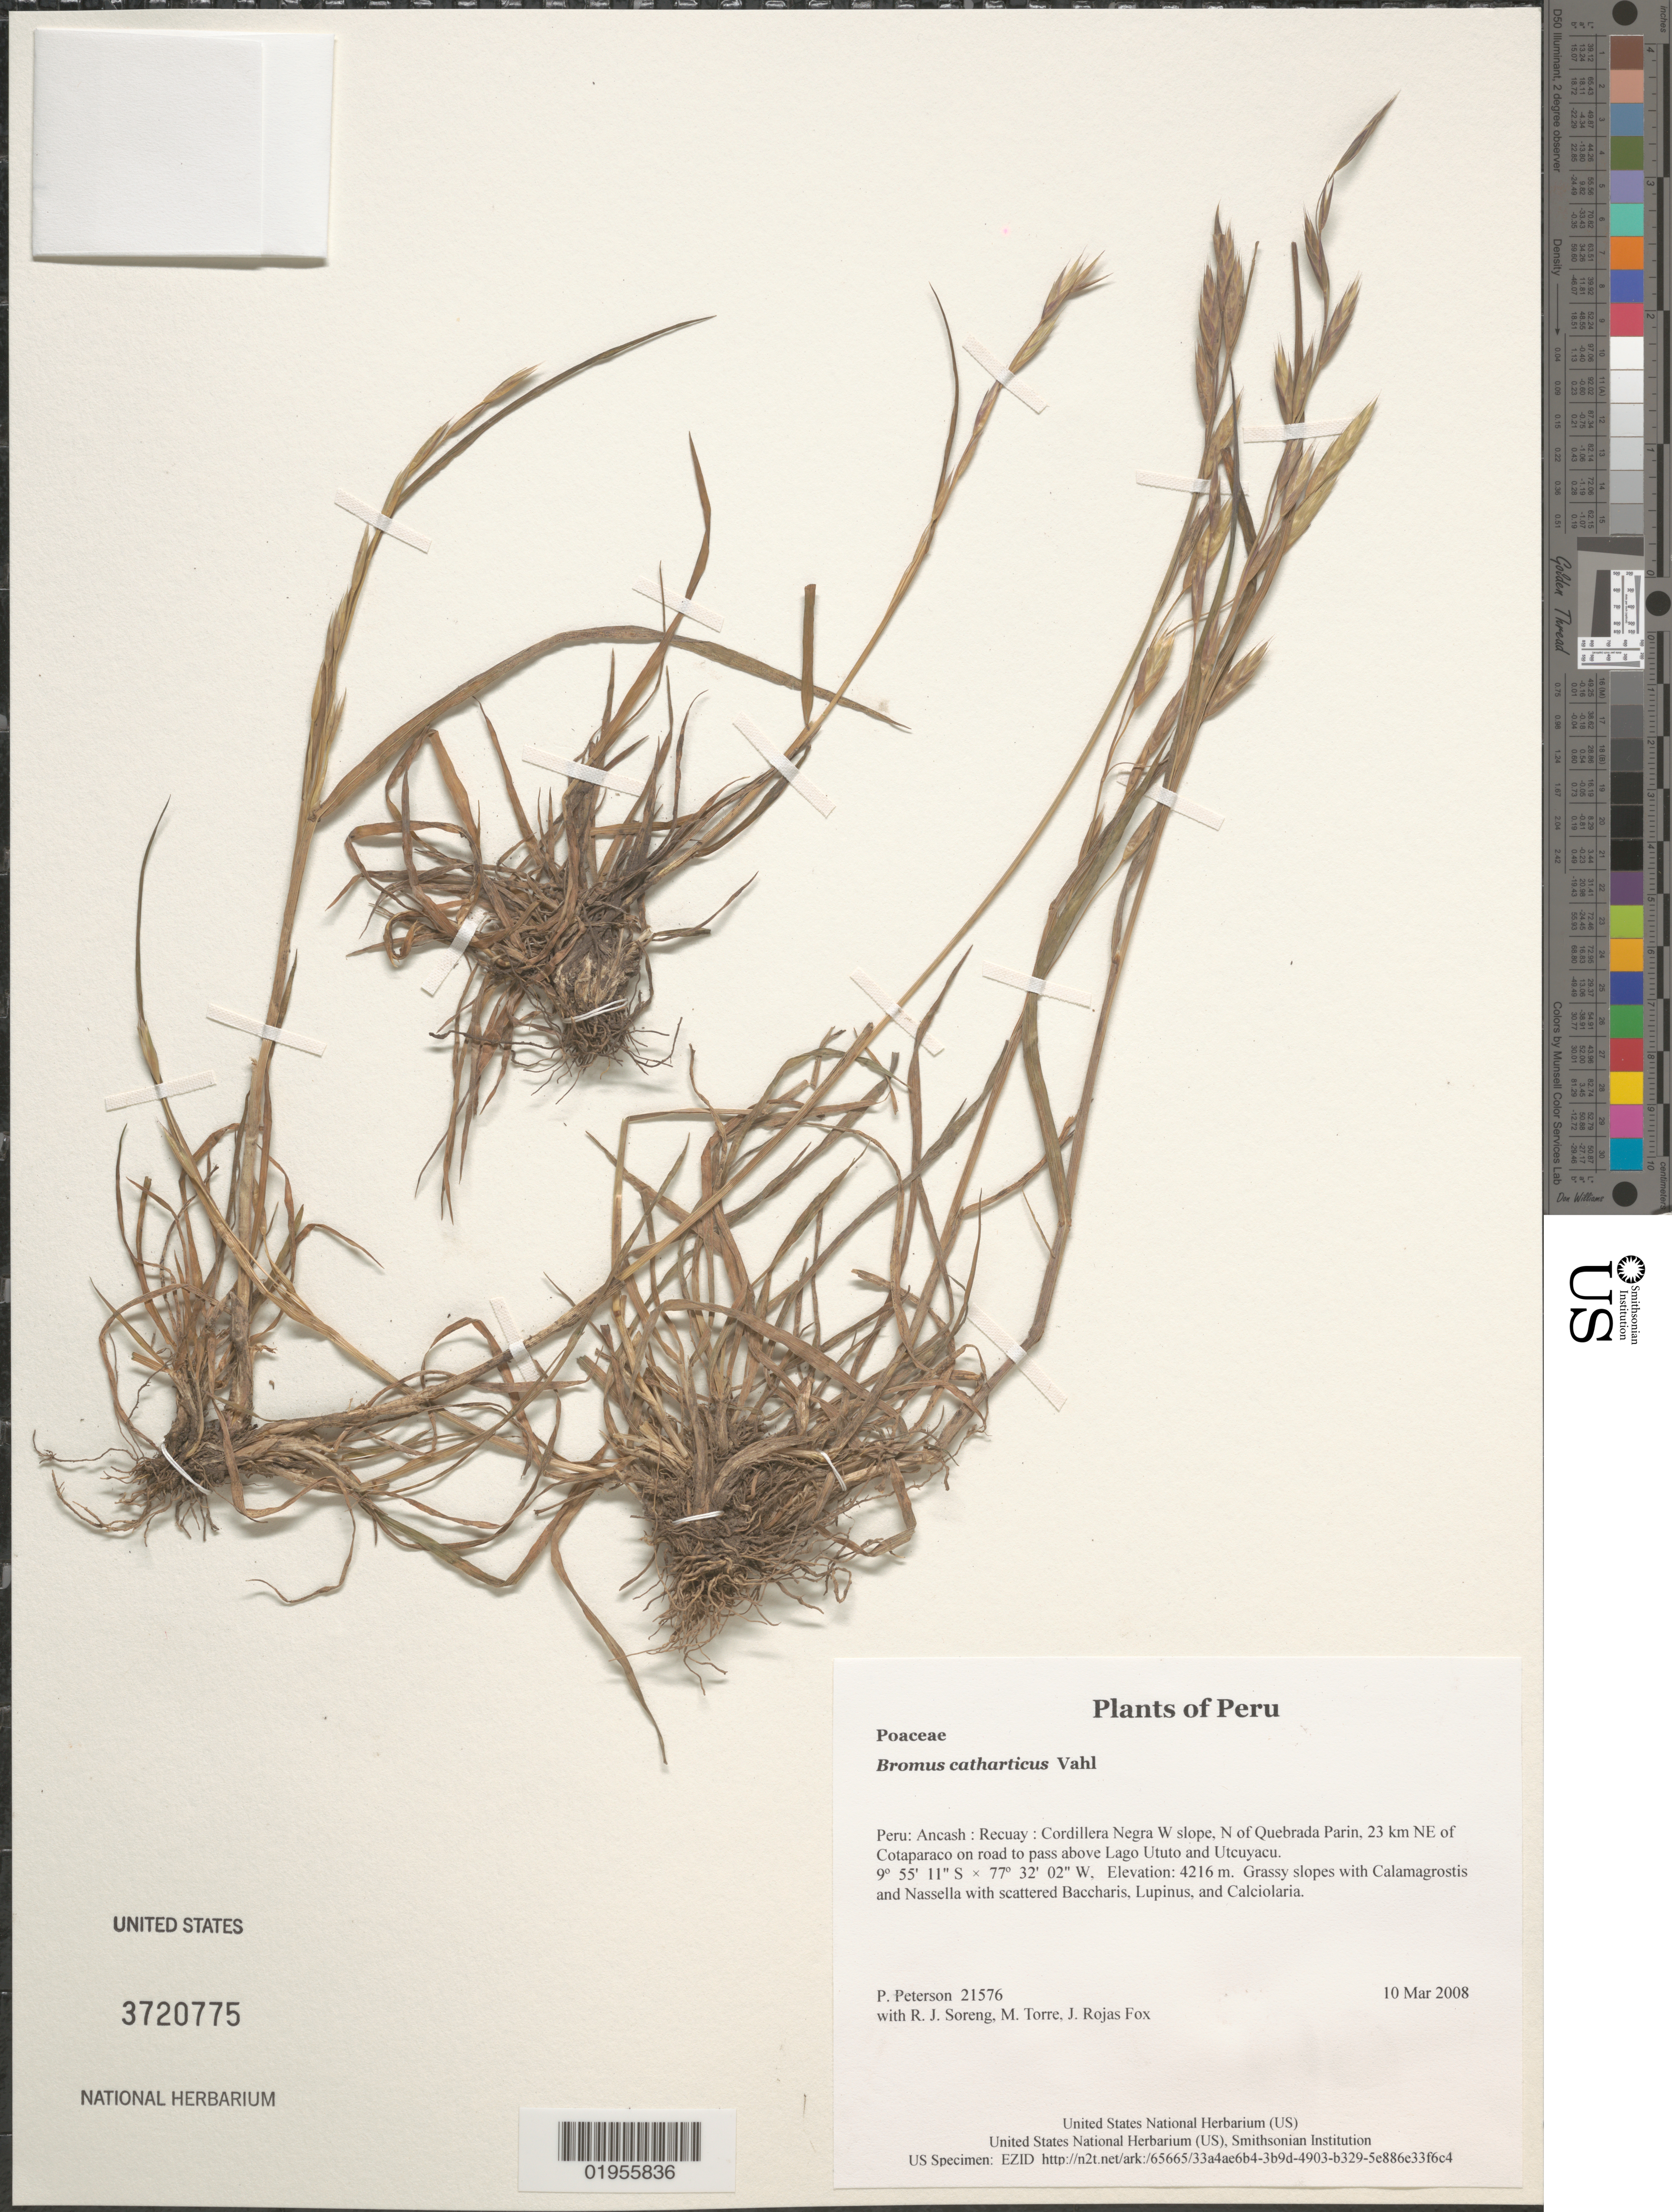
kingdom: Plantae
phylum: Tracheophyta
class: Liliopsida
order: Poales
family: Poaceae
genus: Bromus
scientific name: Bromus catharticus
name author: Vahl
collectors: P. M. Peterson, R. J. Soreng, M. Torre & J. Rojas Fox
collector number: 21576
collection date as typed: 10 Mar 2008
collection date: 2008-03-10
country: Peru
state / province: Ancash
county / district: Recuay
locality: Cordillera Negra W slope, N of Quebrada Parin, 23 km NE of Cotaparaco on road to pass above Lago Ututo and Utcuyacu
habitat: Grassy slopes with Calamagrostis and Nassella with scattered Baccharis, Lupinus, and Calciolaria.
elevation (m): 4216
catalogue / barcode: US 3720775